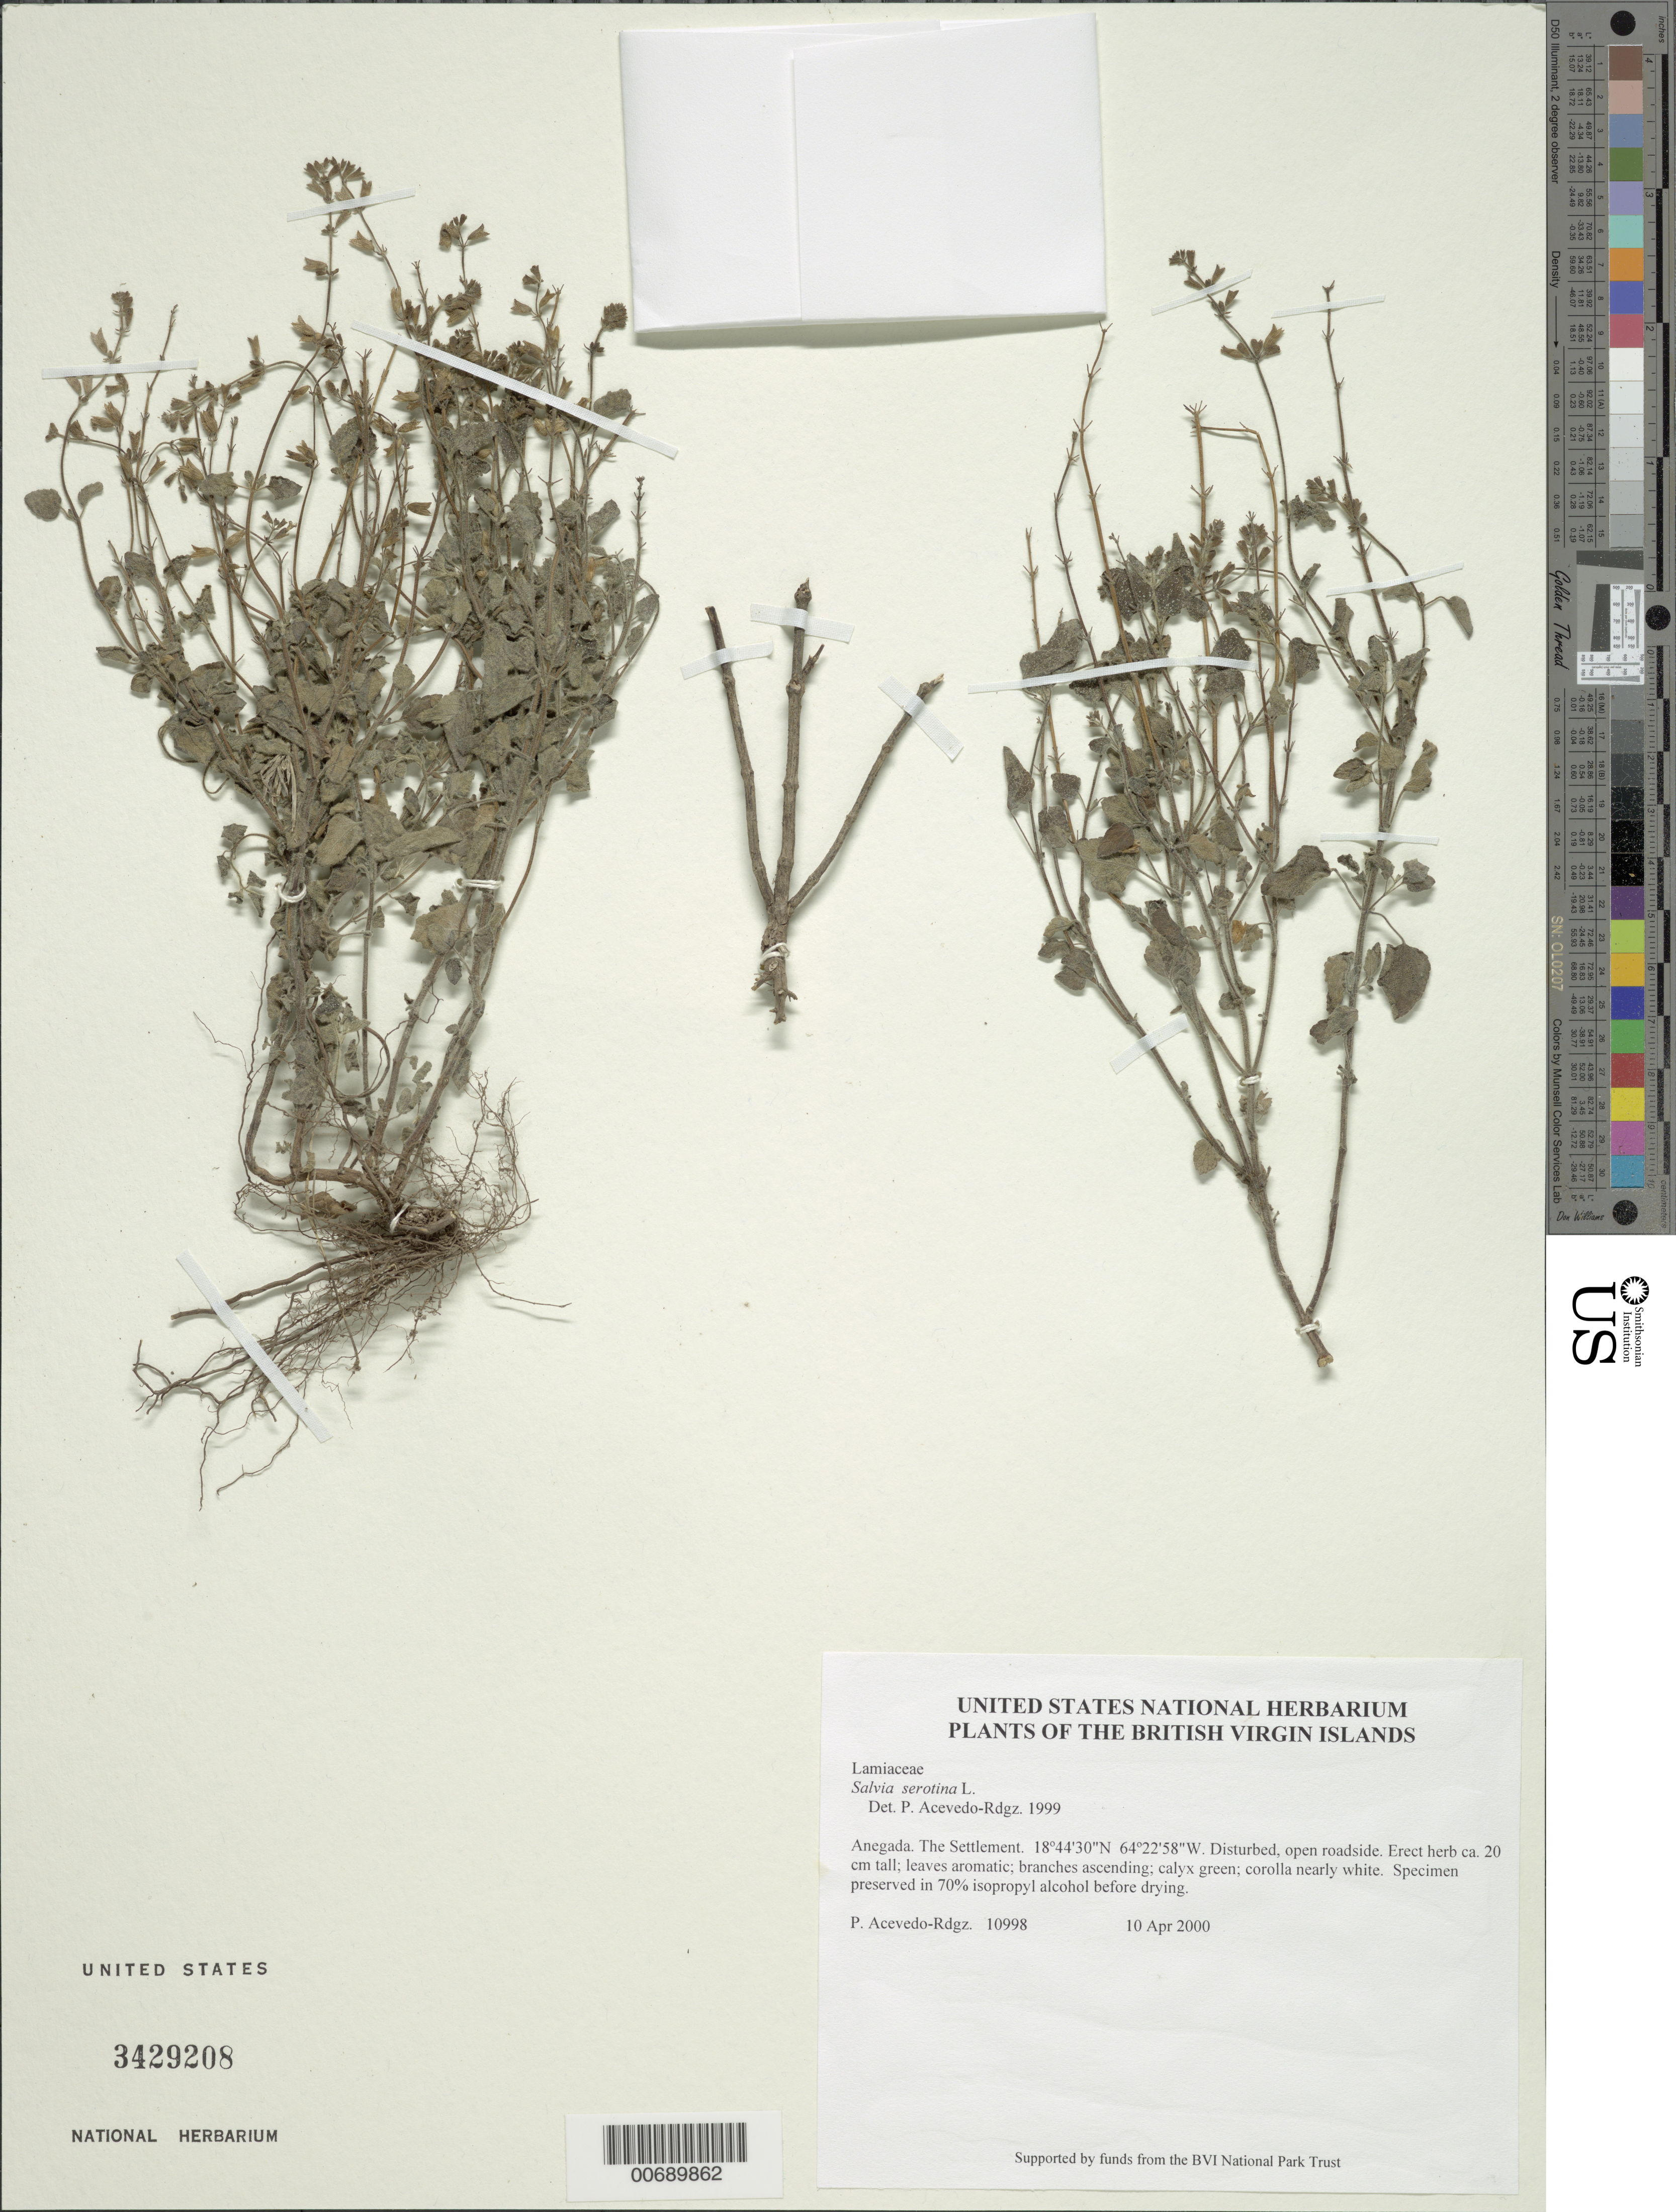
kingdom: Plantae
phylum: Tracheophyta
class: Magnoliopsida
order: Lamiales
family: Lamiaceae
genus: Salvia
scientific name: Salvia serotina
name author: L.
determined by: Acevedo-Rodríguez, P., (BOT), Smithsonian Institution - National Museum of Natural History (UNITED STATES)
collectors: P. Acevedo-Rodr.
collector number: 10998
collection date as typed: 10 Apr 2000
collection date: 2000-04-10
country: British Virgin Islands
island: Anegada I.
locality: The Settlement.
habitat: Disturbed, open roadside.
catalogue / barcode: US 3429208